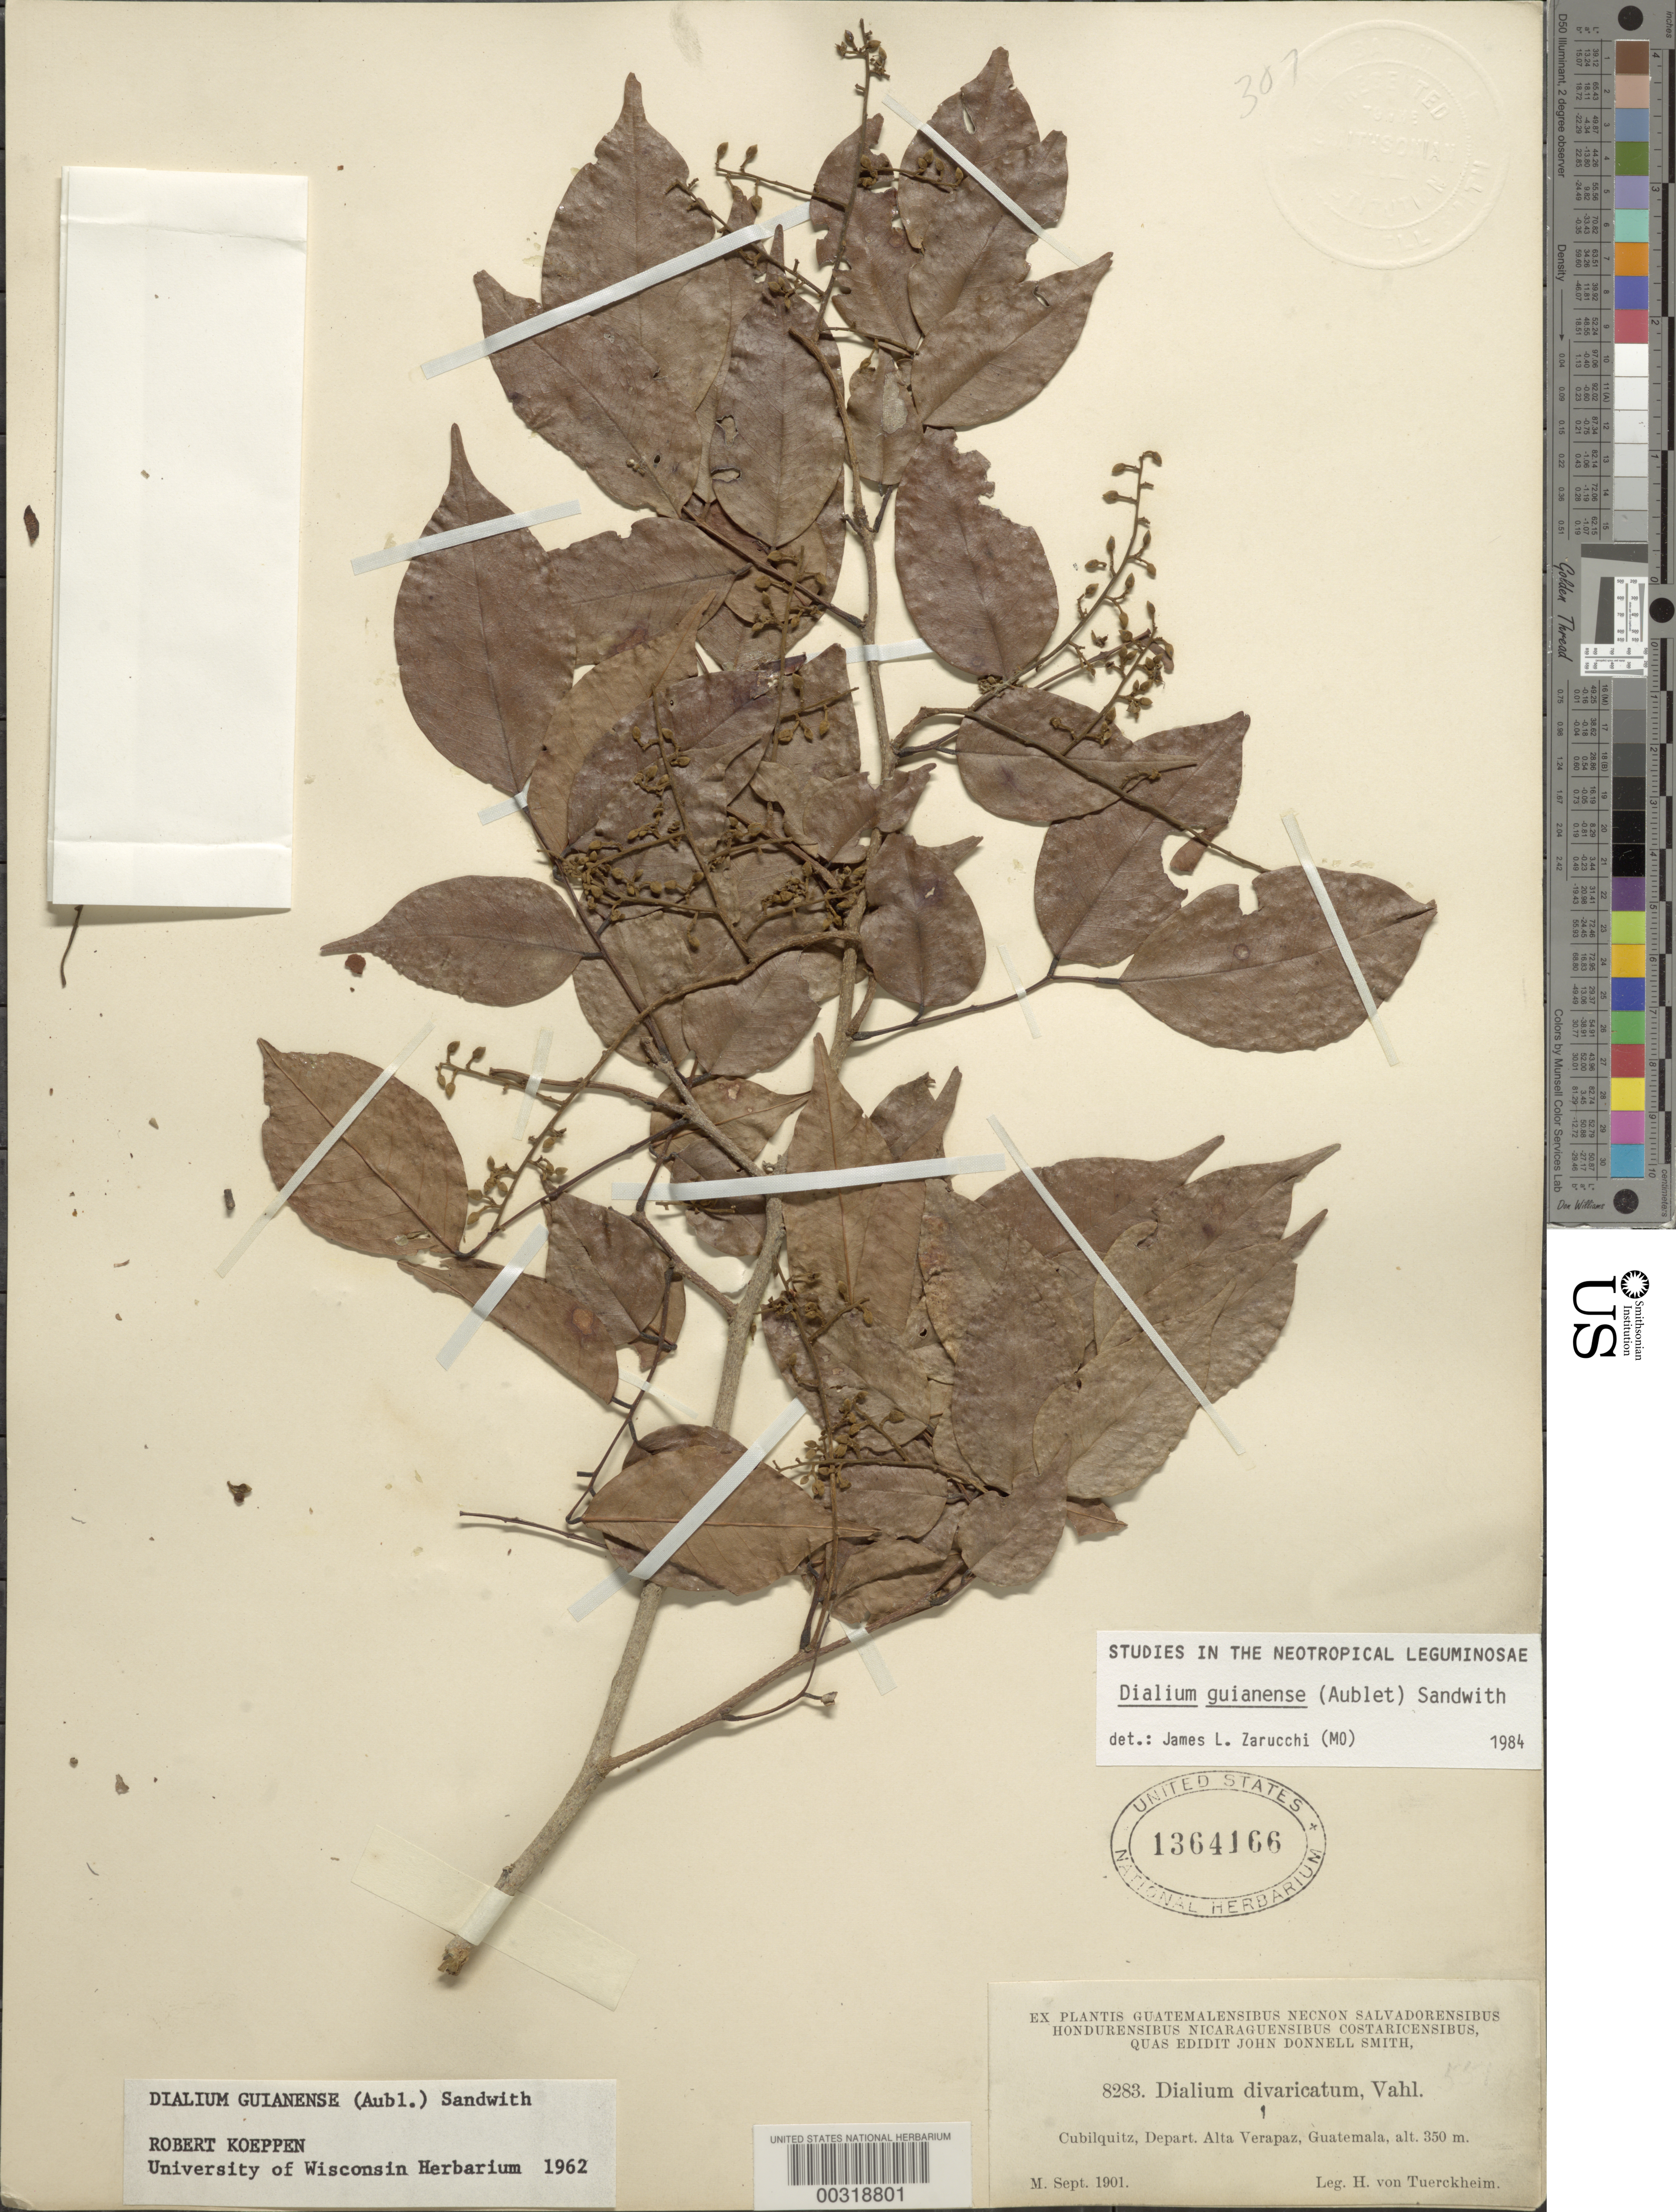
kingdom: Plantae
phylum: Tracheophyta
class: Magnoliopsida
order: Fabales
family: Fabaceae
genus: Dialium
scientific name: Dialium guianense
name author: (Aubl.) Sandwith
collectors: H. von Türckheim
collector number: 8283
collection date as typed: Sep 1901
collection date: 1901-09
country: Guatemala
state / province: Alta Verapaz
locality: Cubilquitz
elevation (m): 350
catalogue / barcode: US 1364166